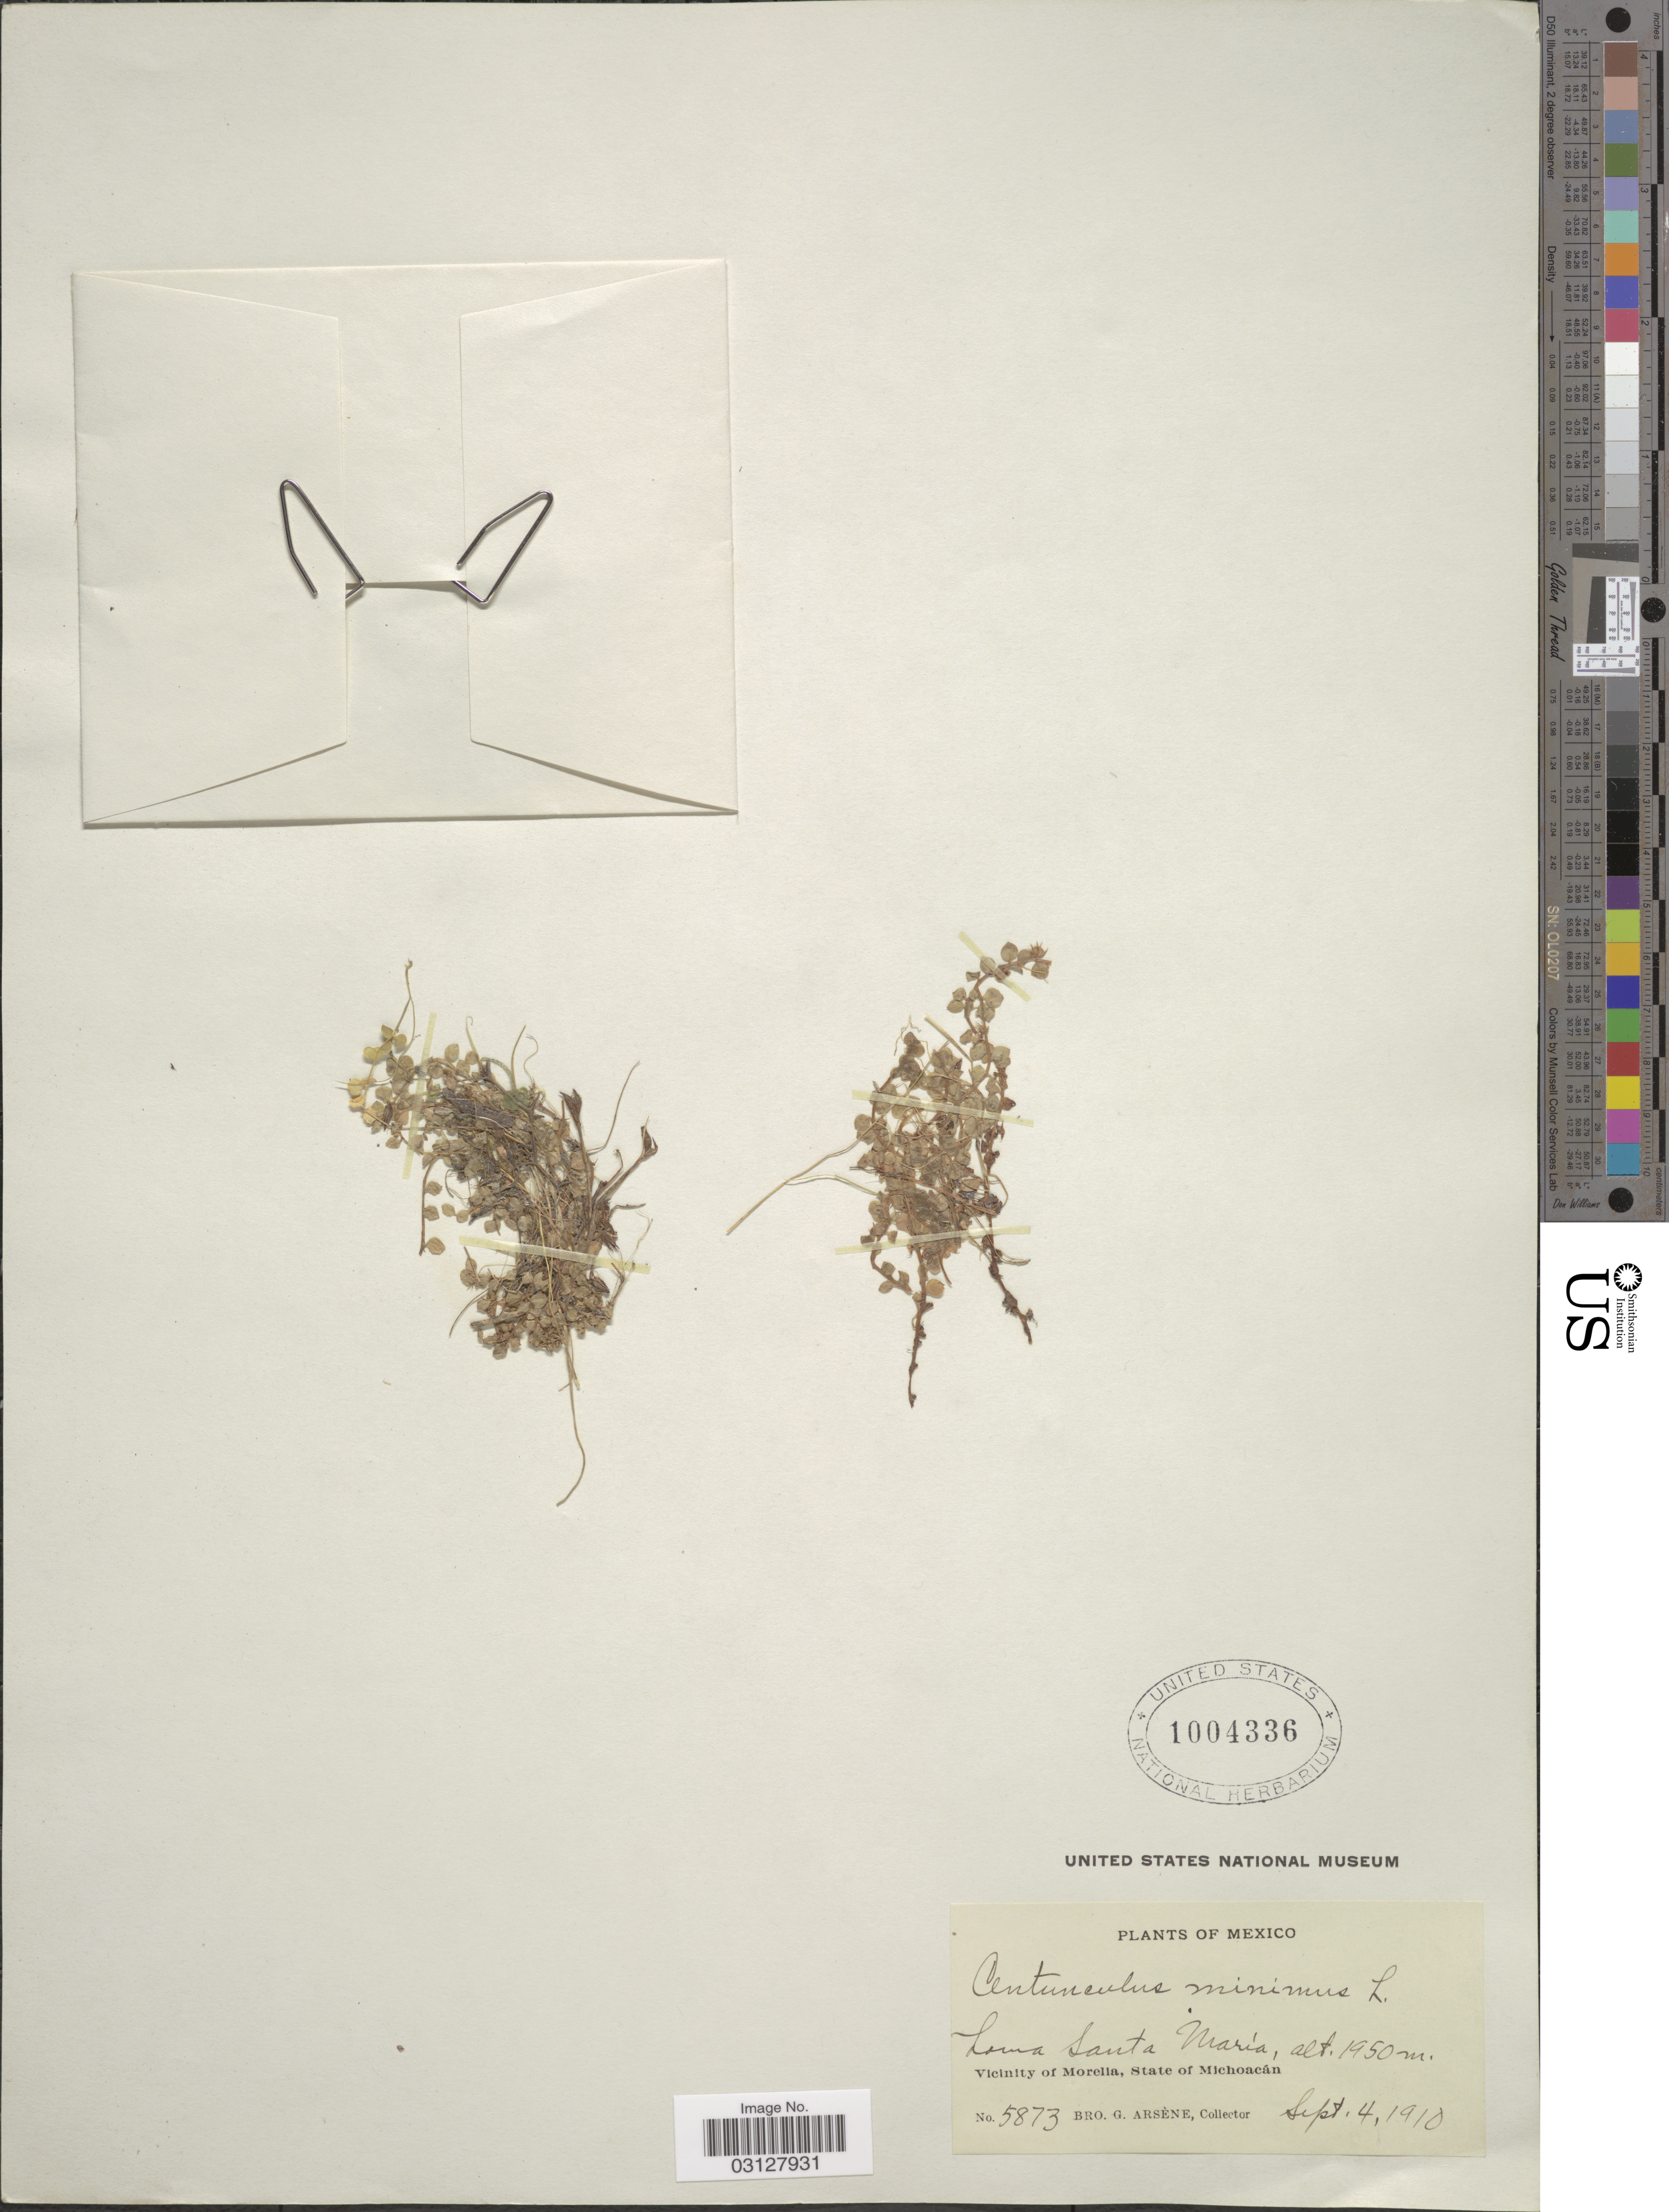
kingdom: Plantae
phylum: Tracheophyta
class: Magnoliopsida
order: Ericales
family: Primulaceae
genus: Centunculus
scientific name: Centunculus minimus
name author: L.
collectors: Bro. G. Arsène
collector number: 5873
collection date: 1910-09-04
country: Mexico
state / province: Michoacán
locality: Loma Santa Marìa. Vicinity of Morelia.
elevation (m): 1950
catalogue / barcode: US 1004336